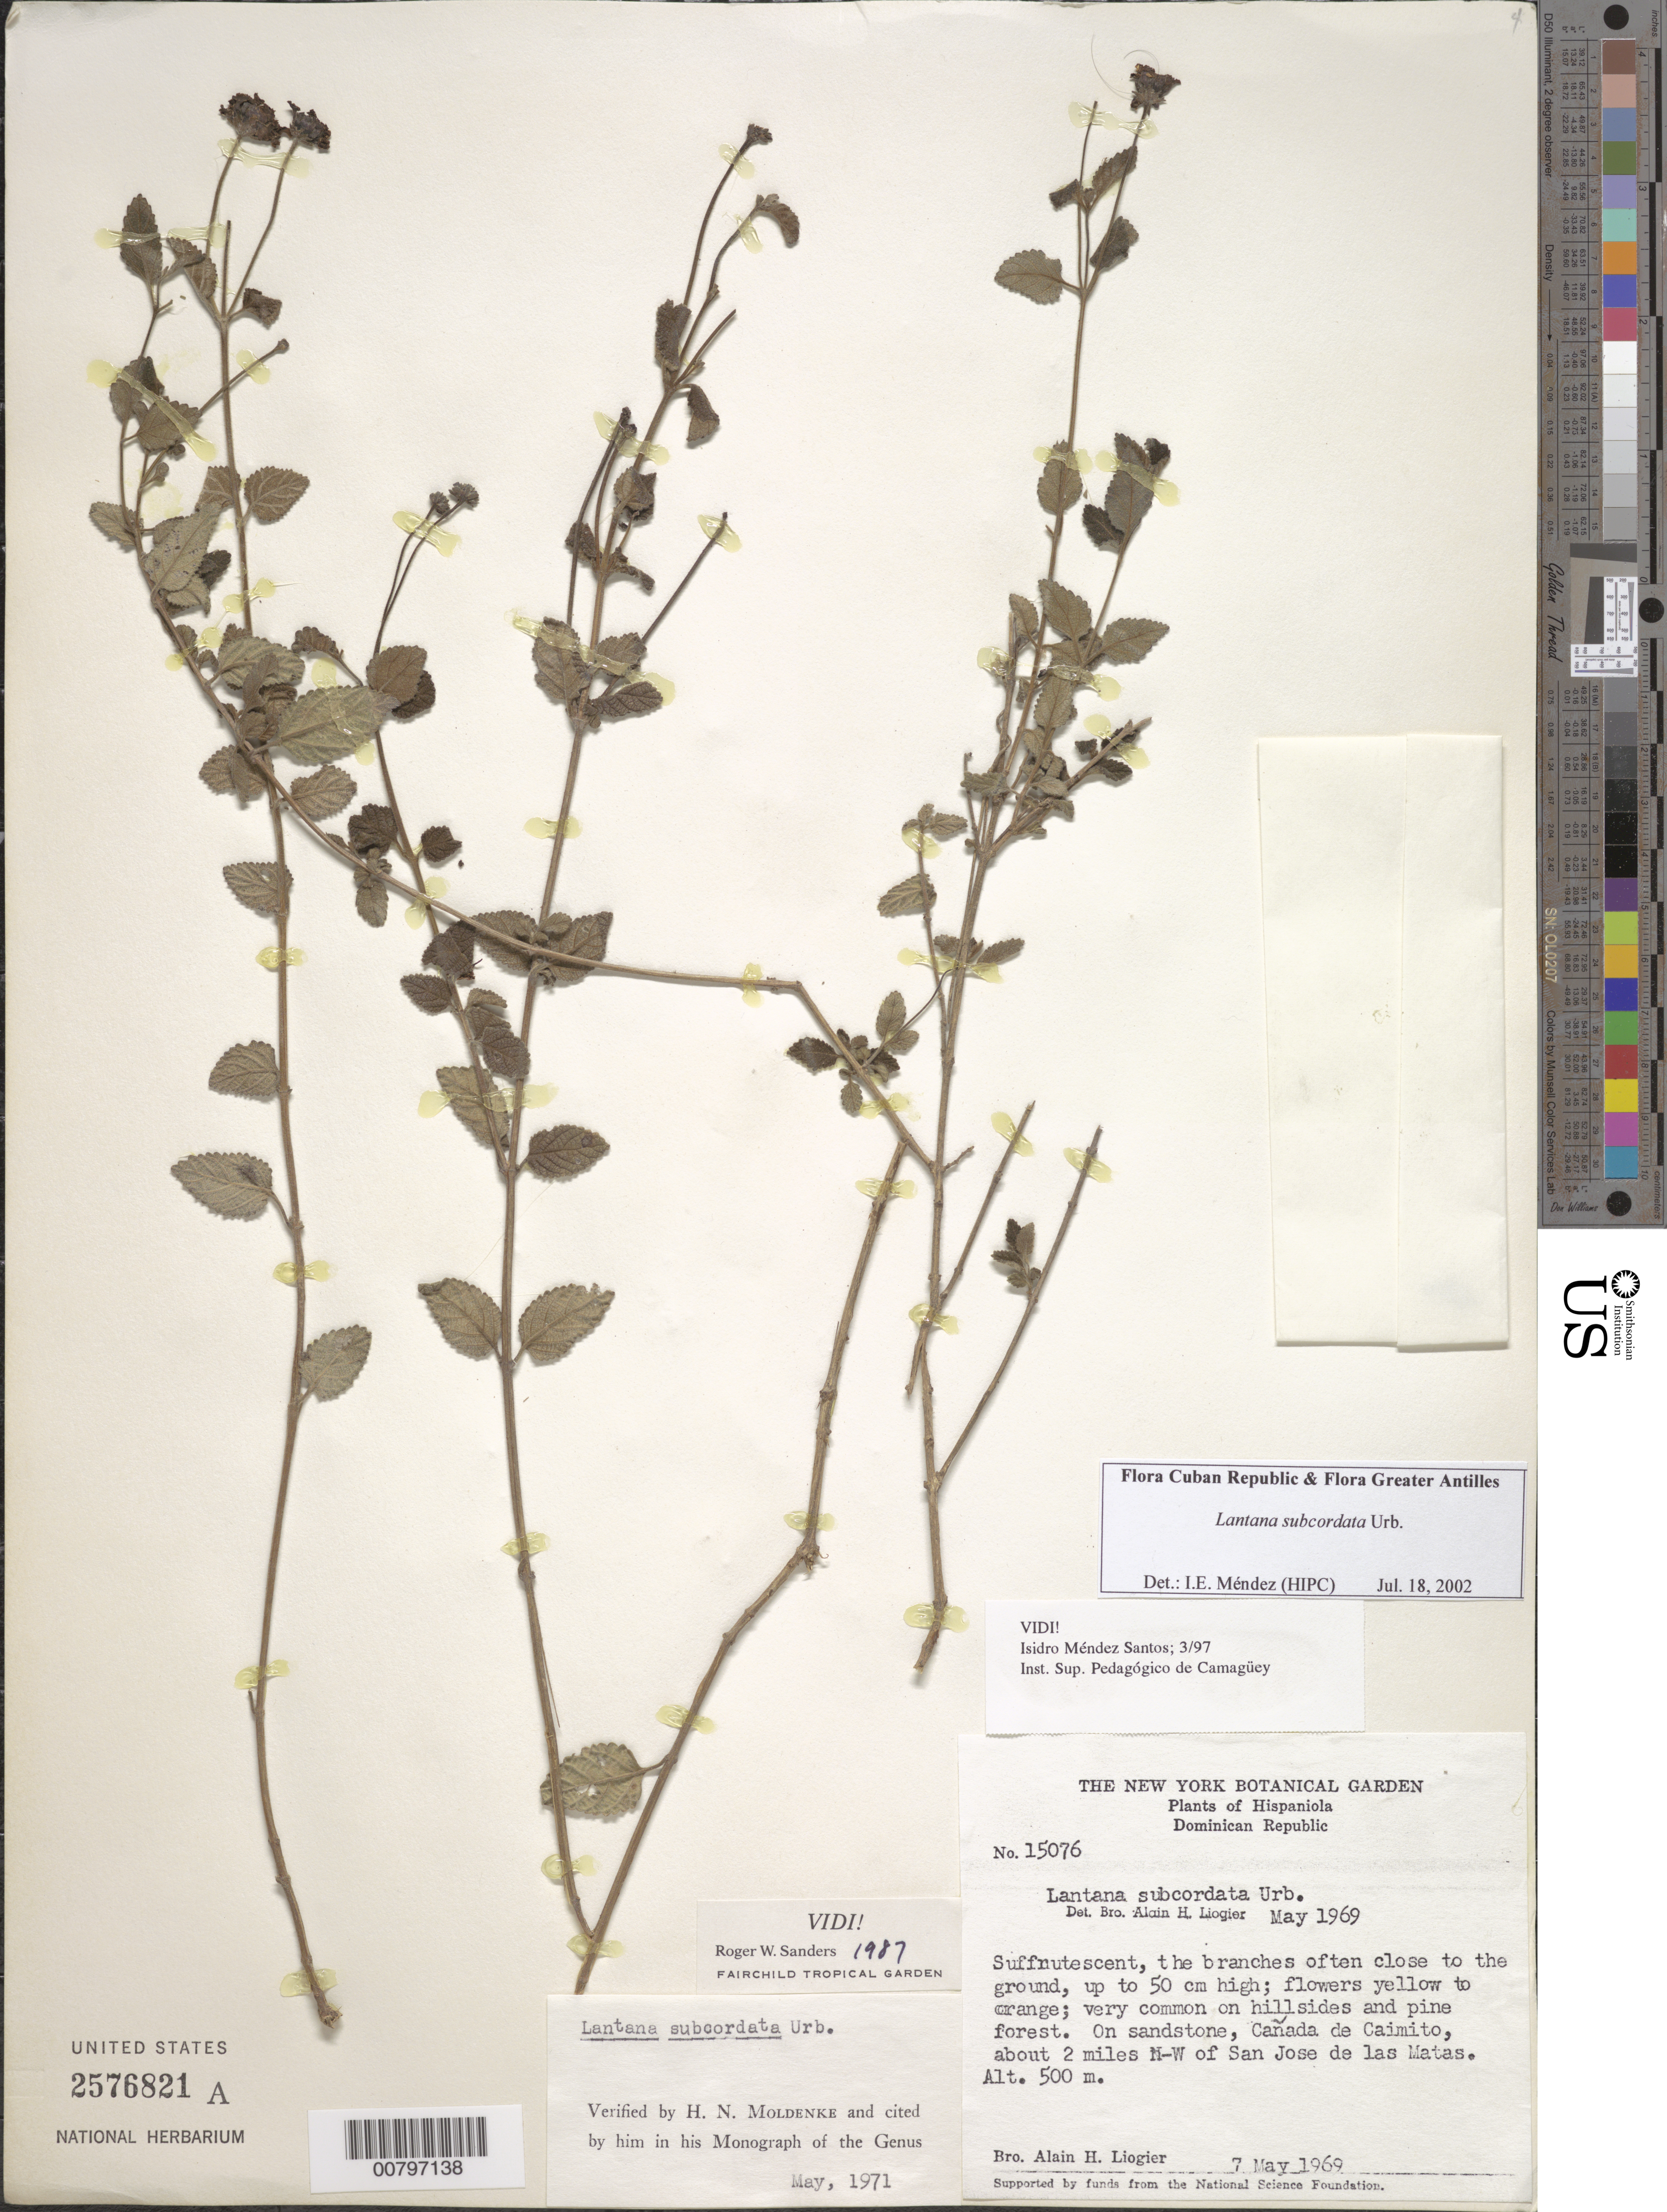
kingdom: Plantae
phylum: Tracheophyta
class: Magnoliopsida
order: Lamiales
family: Verbenaceae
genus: Lantana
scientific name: Lantana subcordata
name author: Urb.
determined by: Méndez, Isidro E., (HIPC)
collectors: A. H. Liogier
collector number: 15076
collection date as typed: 07 May 1969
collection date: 1969-05-07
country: Dominican Republic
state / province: Santiago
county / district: San José de las Matas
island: Hispaniola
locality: Cañada de Caimito, about 2 miiles NW of San Jose de las Matas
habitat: On sandstone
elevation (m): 500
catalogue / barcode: US 2576821